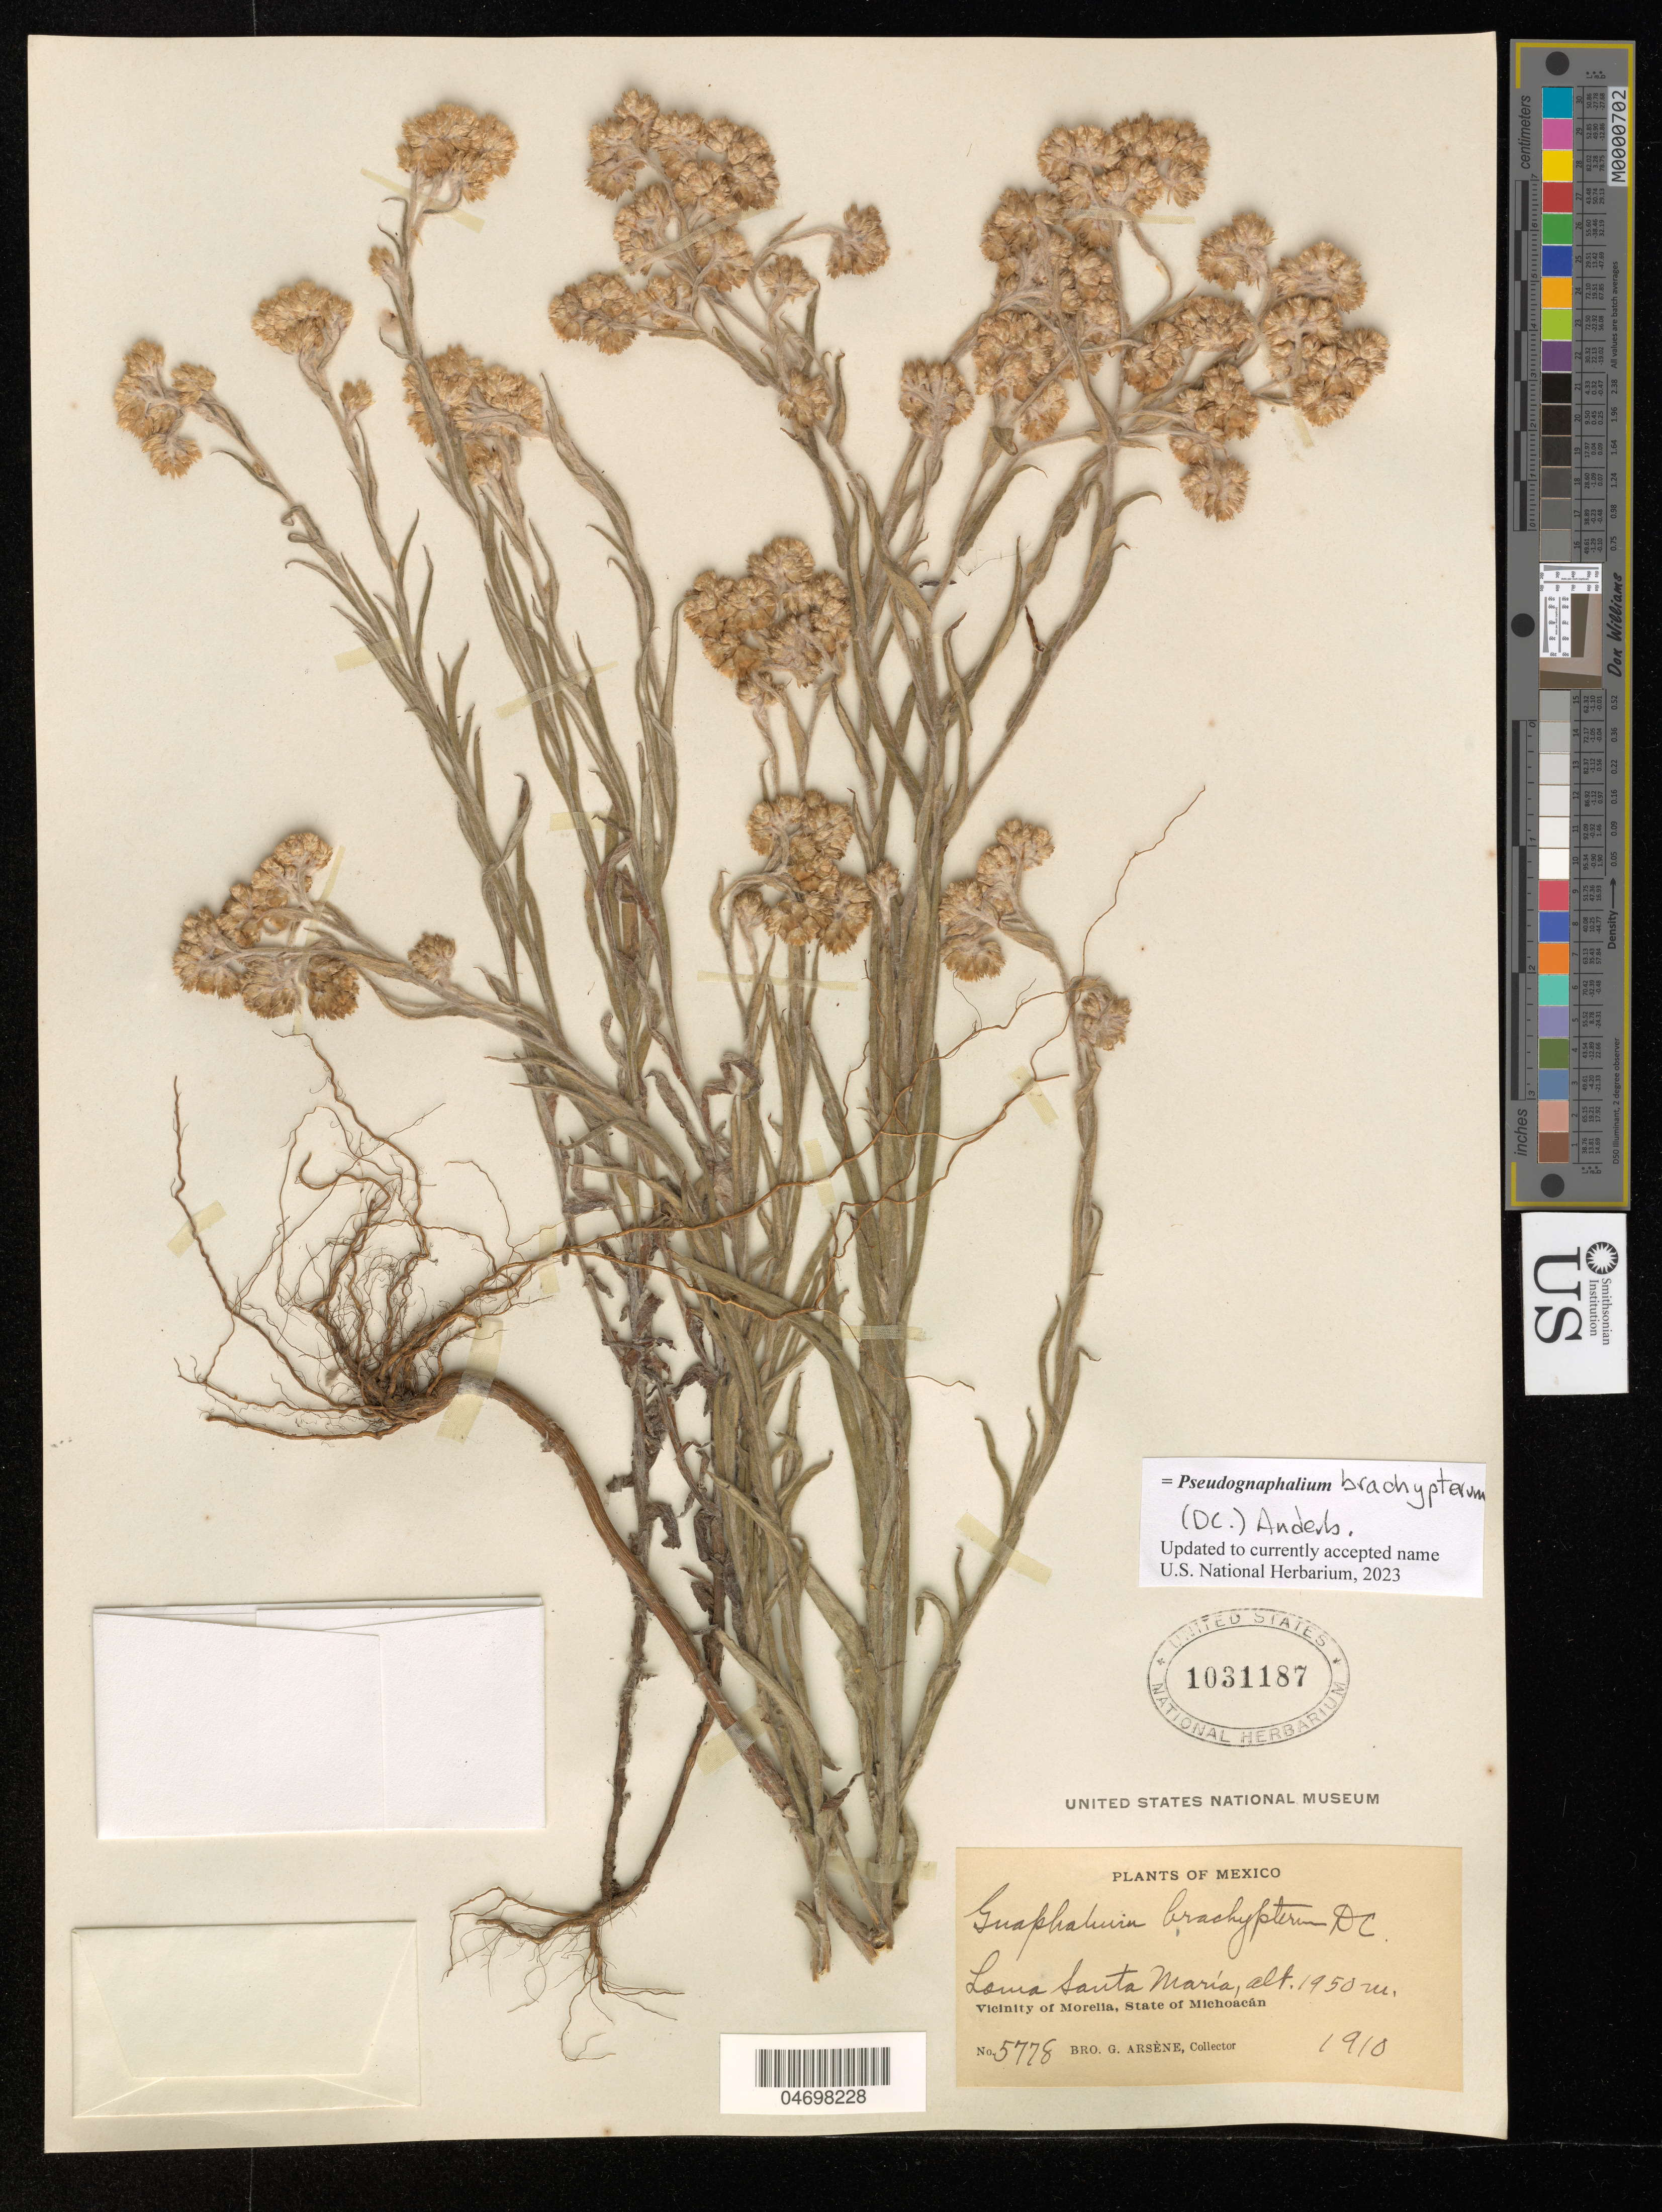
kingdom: Plantae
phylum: Tracheophyta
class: Magnoliopsida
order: Asterales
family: Asteraceae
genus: Pseudognaphalium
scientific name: Pseudognaphalium brachypterum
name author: (DC.) Anderb.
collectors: Bro. G. Arsène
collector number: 5778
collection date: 1910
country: Mexico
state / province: Michoacán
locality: Loma Santa María.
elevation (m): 1950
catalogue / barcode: US 1031187